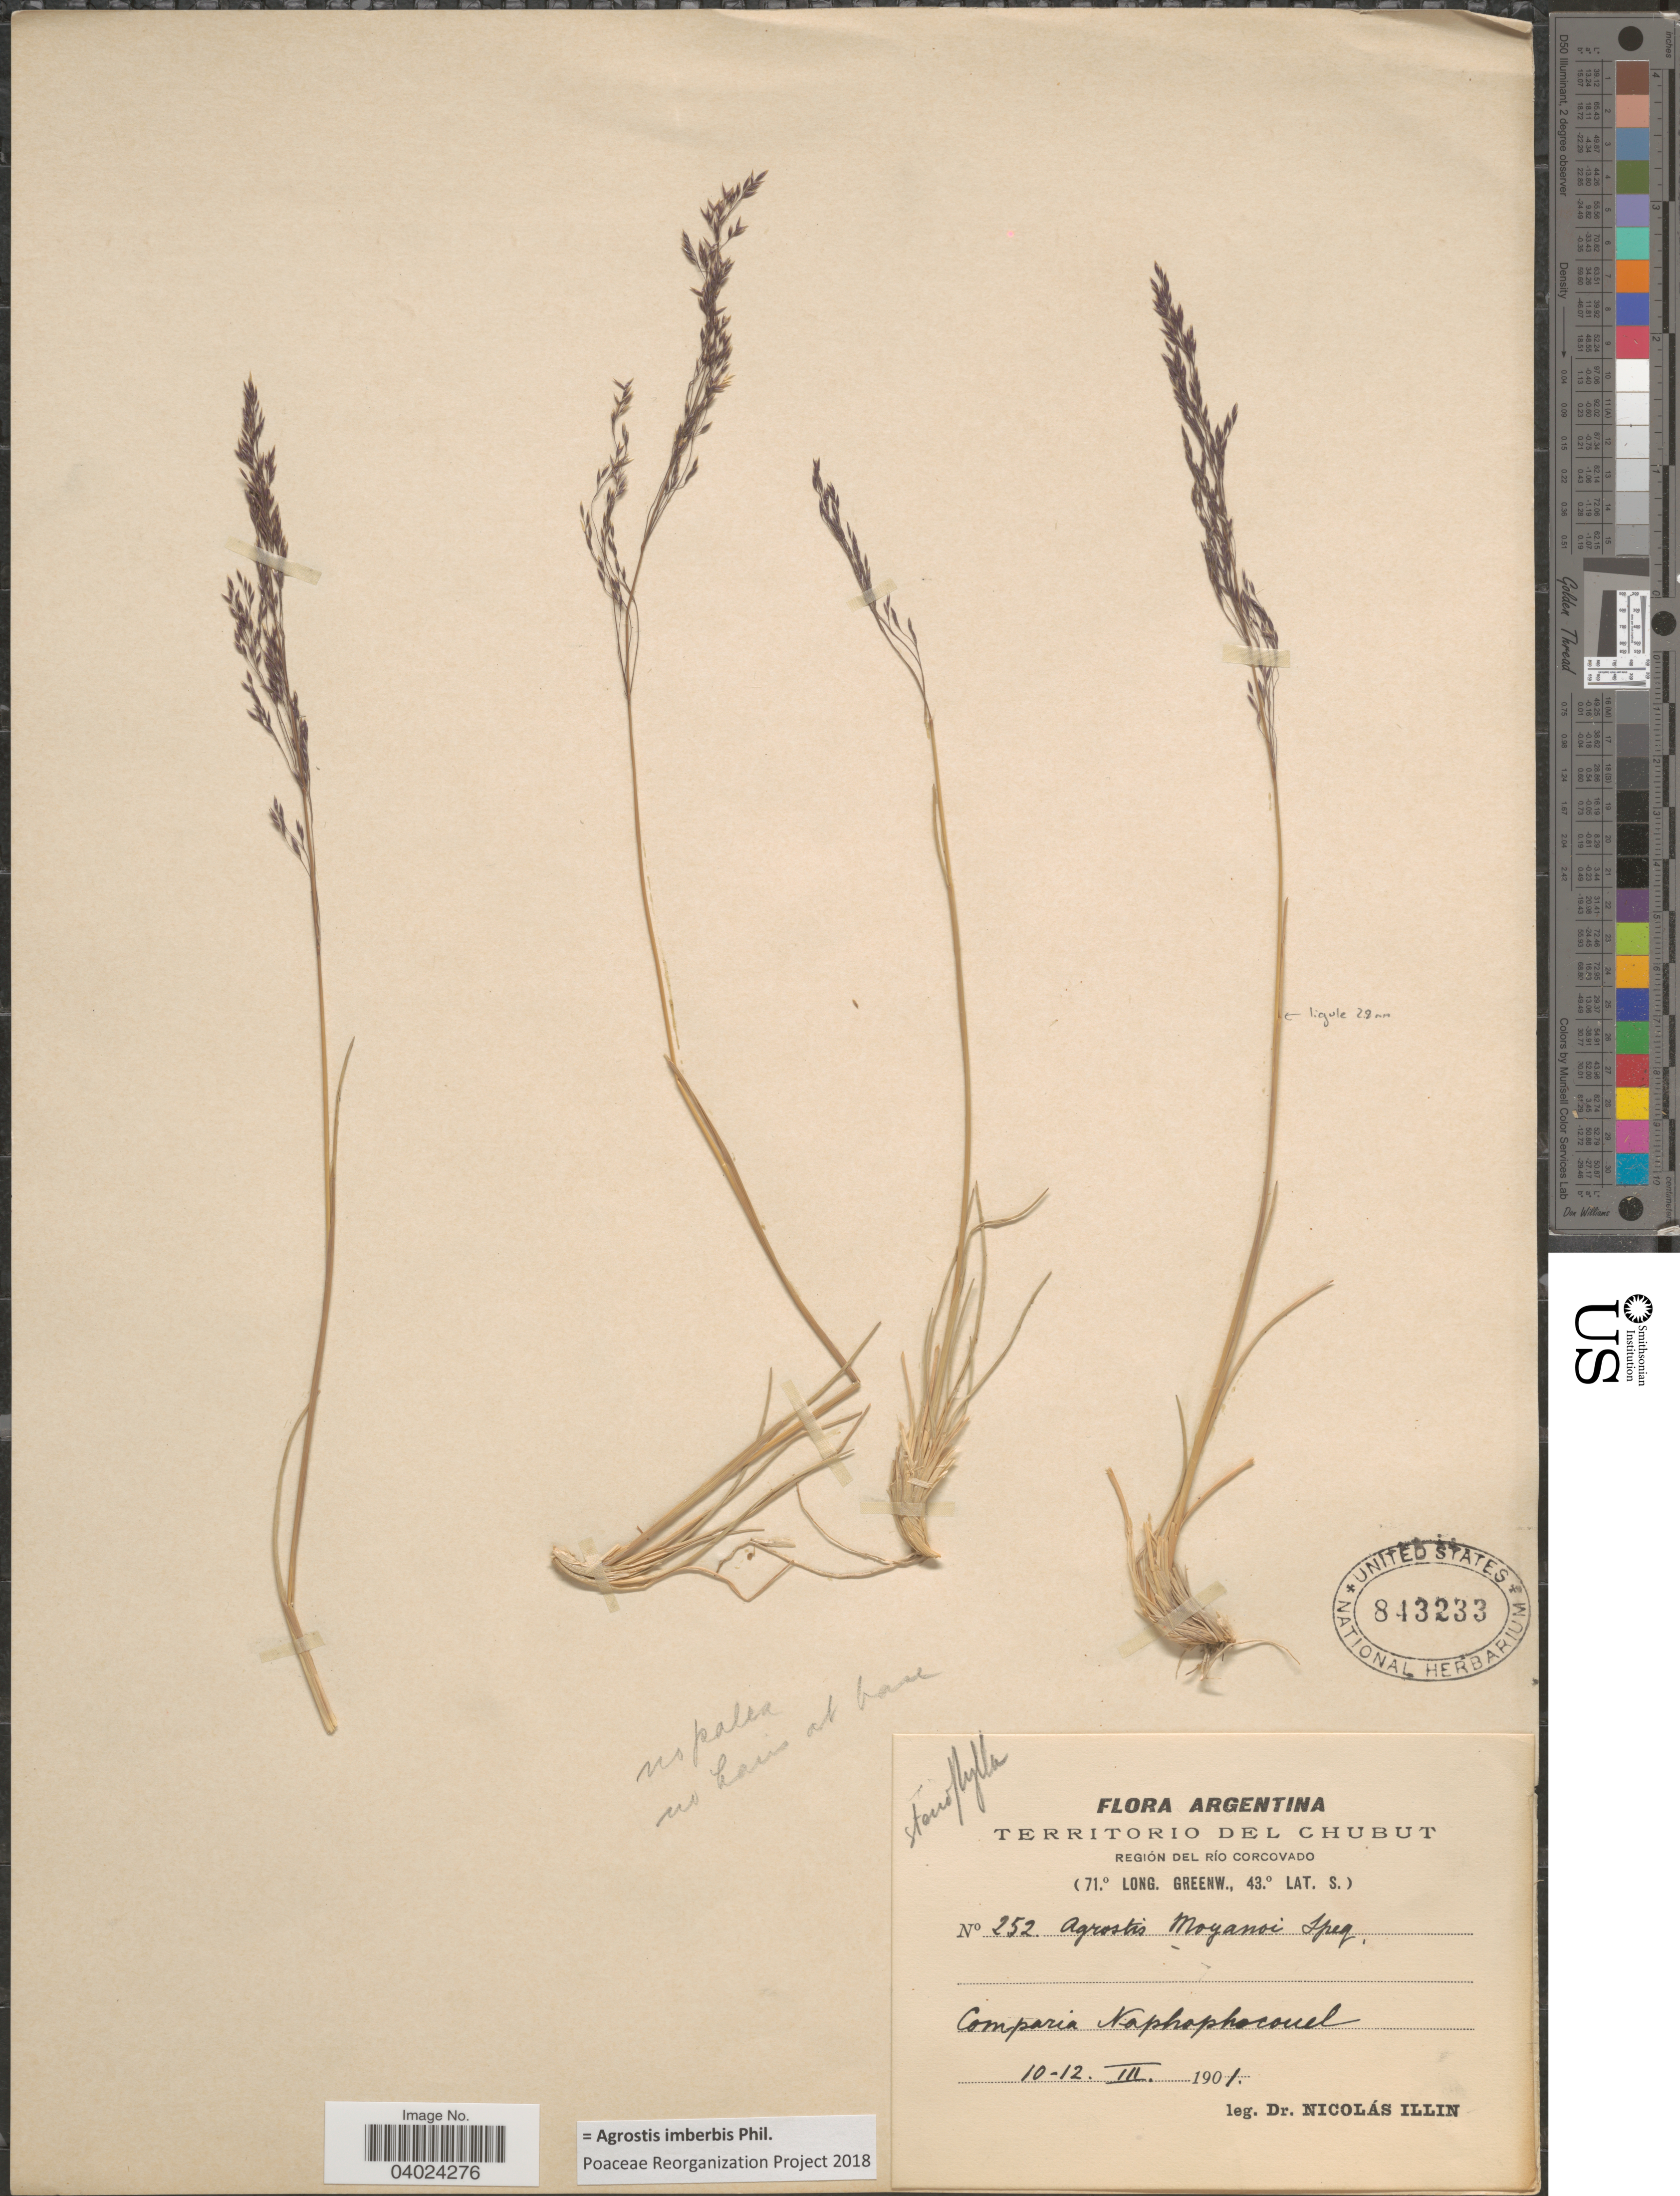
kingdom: Plantae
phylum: Tracheophyta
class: Liliopsida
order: Poales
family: Poaceae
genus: Agrostis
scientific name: Agrostis imberbis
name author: Phil.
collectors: N. Illin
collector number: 252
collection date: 1901-03-10/1901-03-12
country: Argentina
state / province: Chubut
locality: Territorio del Chubut. Región del Río Corcovado. Comparia Naphophocouel.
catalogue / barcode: US 843233